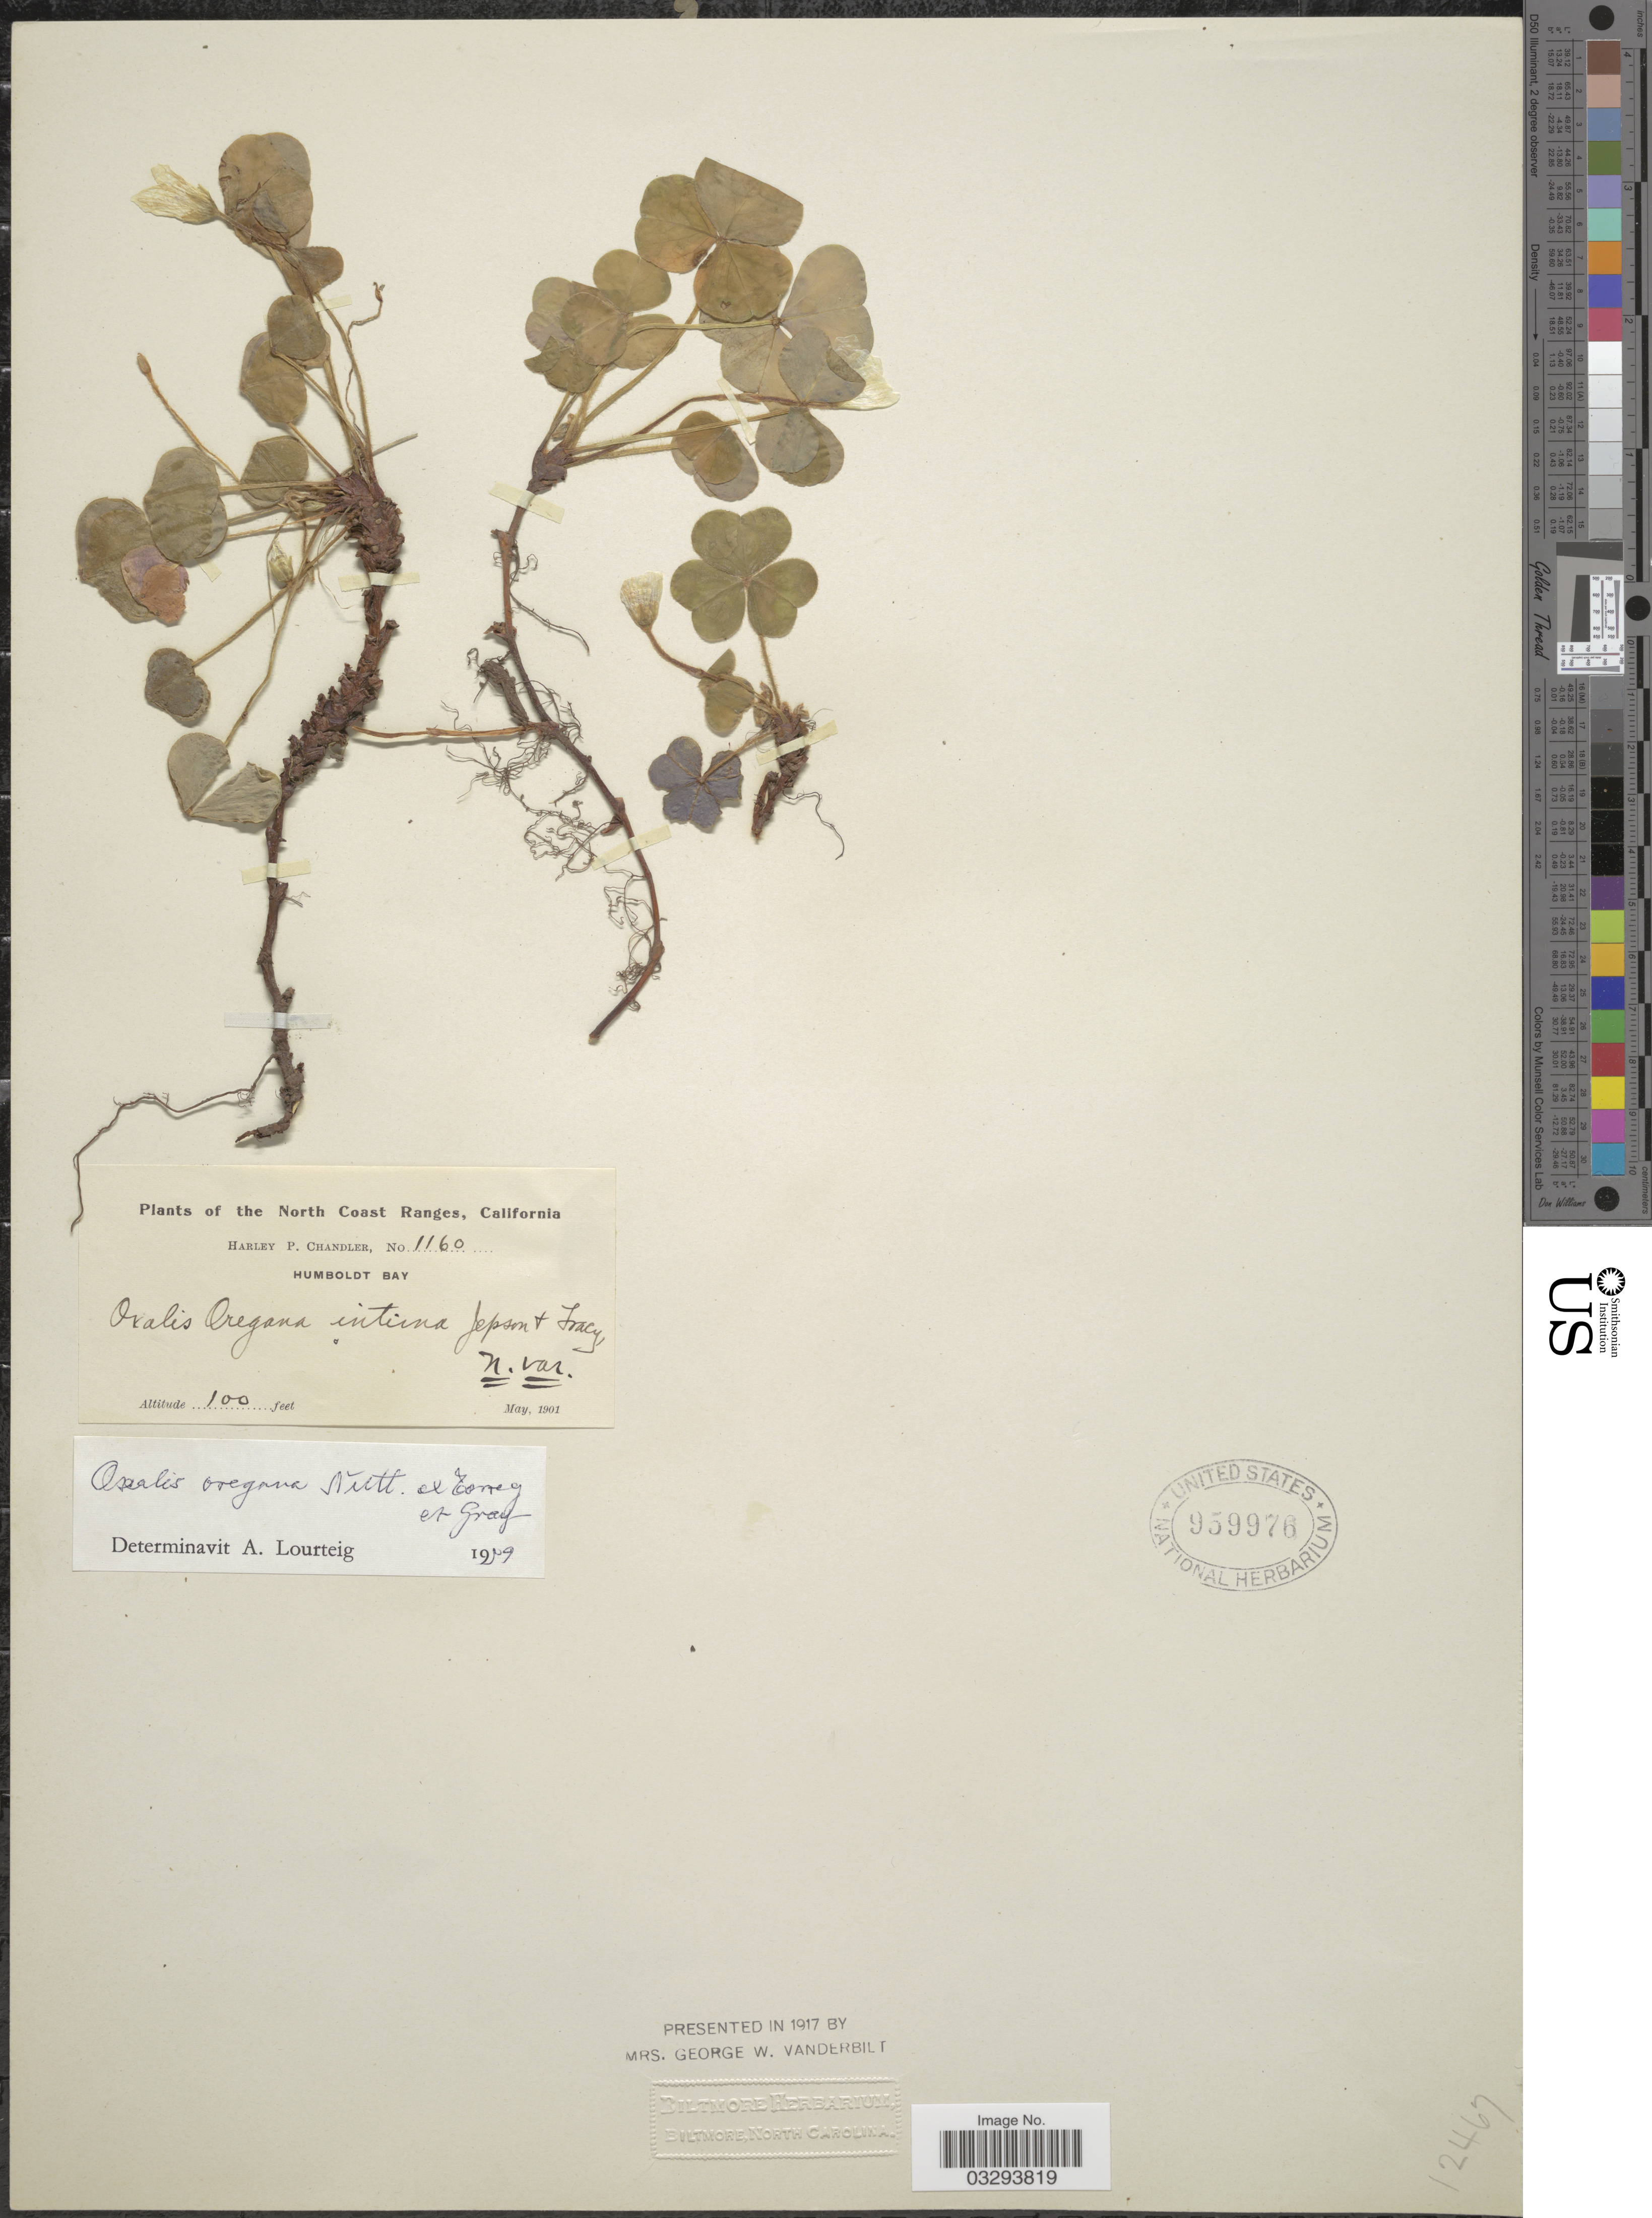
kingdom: Plantae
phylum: Tracheophyta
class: Magnoliopsida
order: Oxalidales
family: Oxalidaceae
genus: Oxalis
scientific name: Oxalis oregana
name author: Nutt.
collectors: H. Chandler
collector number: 1160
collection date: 1901-05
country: United States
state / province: California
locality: North Coast Ranges. Humboldt Bay.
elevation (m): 30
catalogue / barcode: US 959976